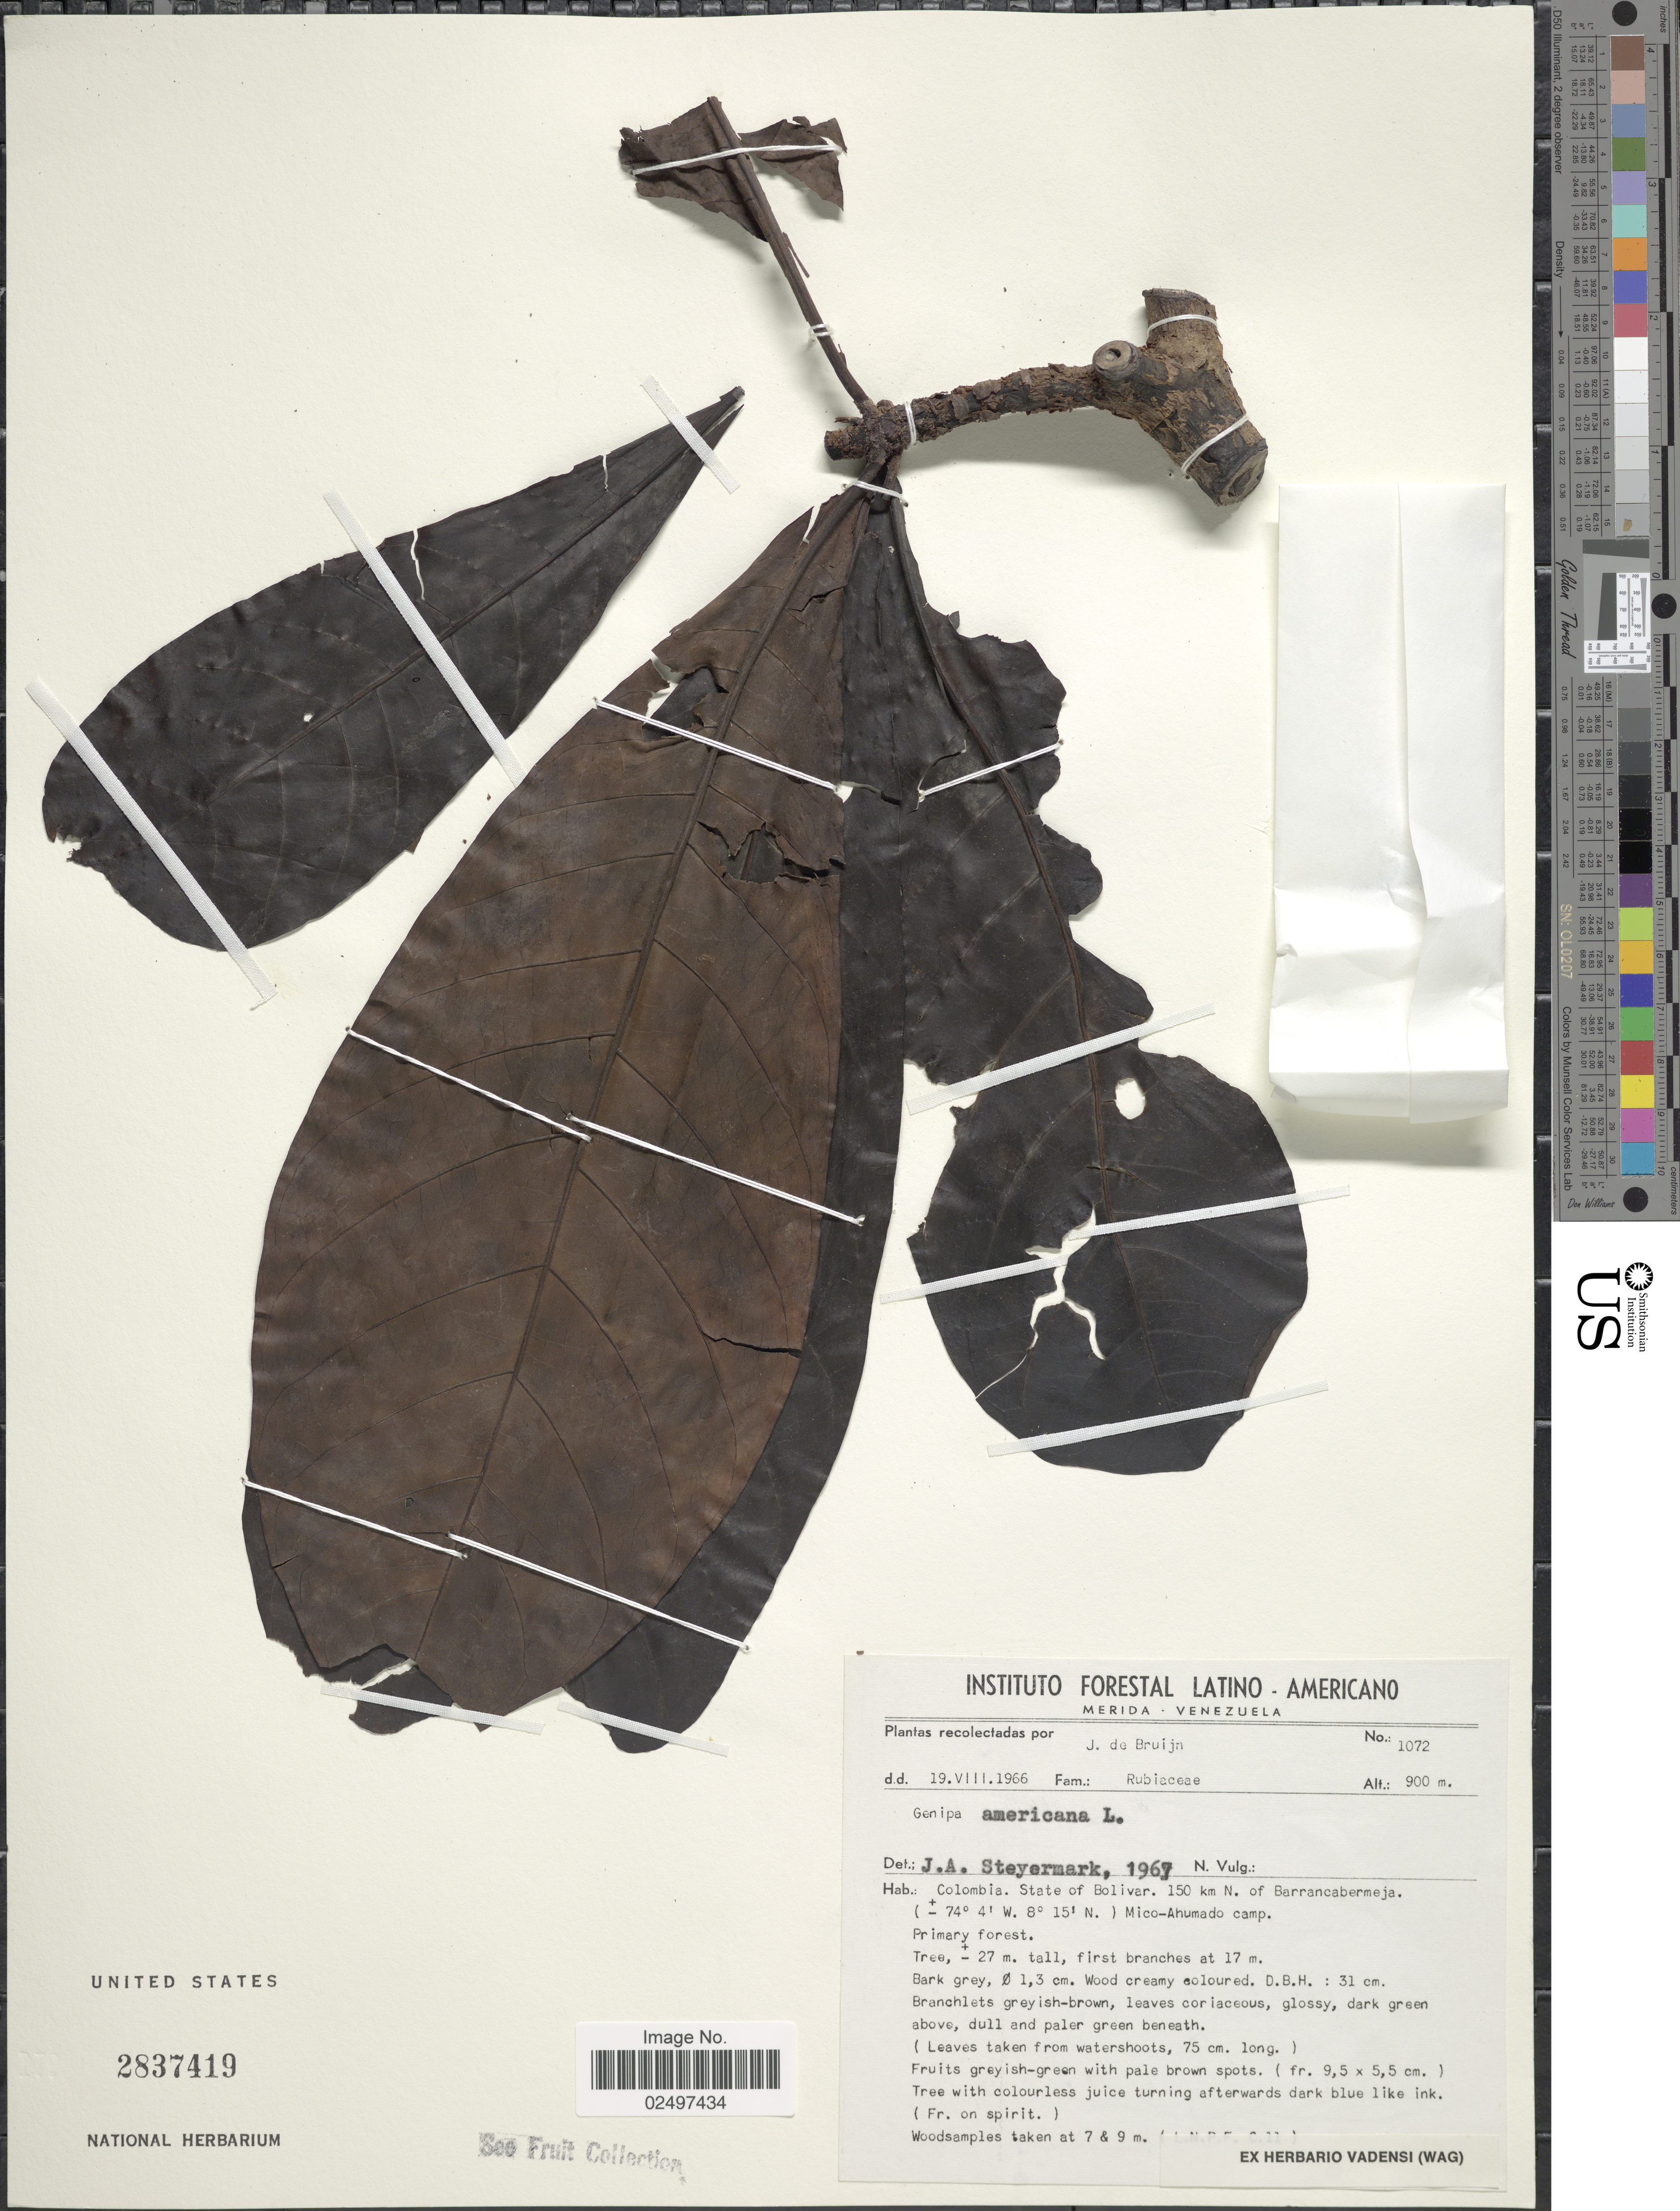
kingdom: Plantae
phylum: Tracheophyta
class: Magnoliopsida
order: Gentianales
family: Rubiaceae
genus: Genipa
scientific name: Genipa americana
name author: L.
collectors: J. Bruijn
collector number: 1072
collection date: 1966-08-19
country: Colombia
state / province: Bolívar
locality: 150 km N. of Barrancabermeja. Mico-Ahumado camp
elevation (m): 900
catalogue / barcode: US 2837419